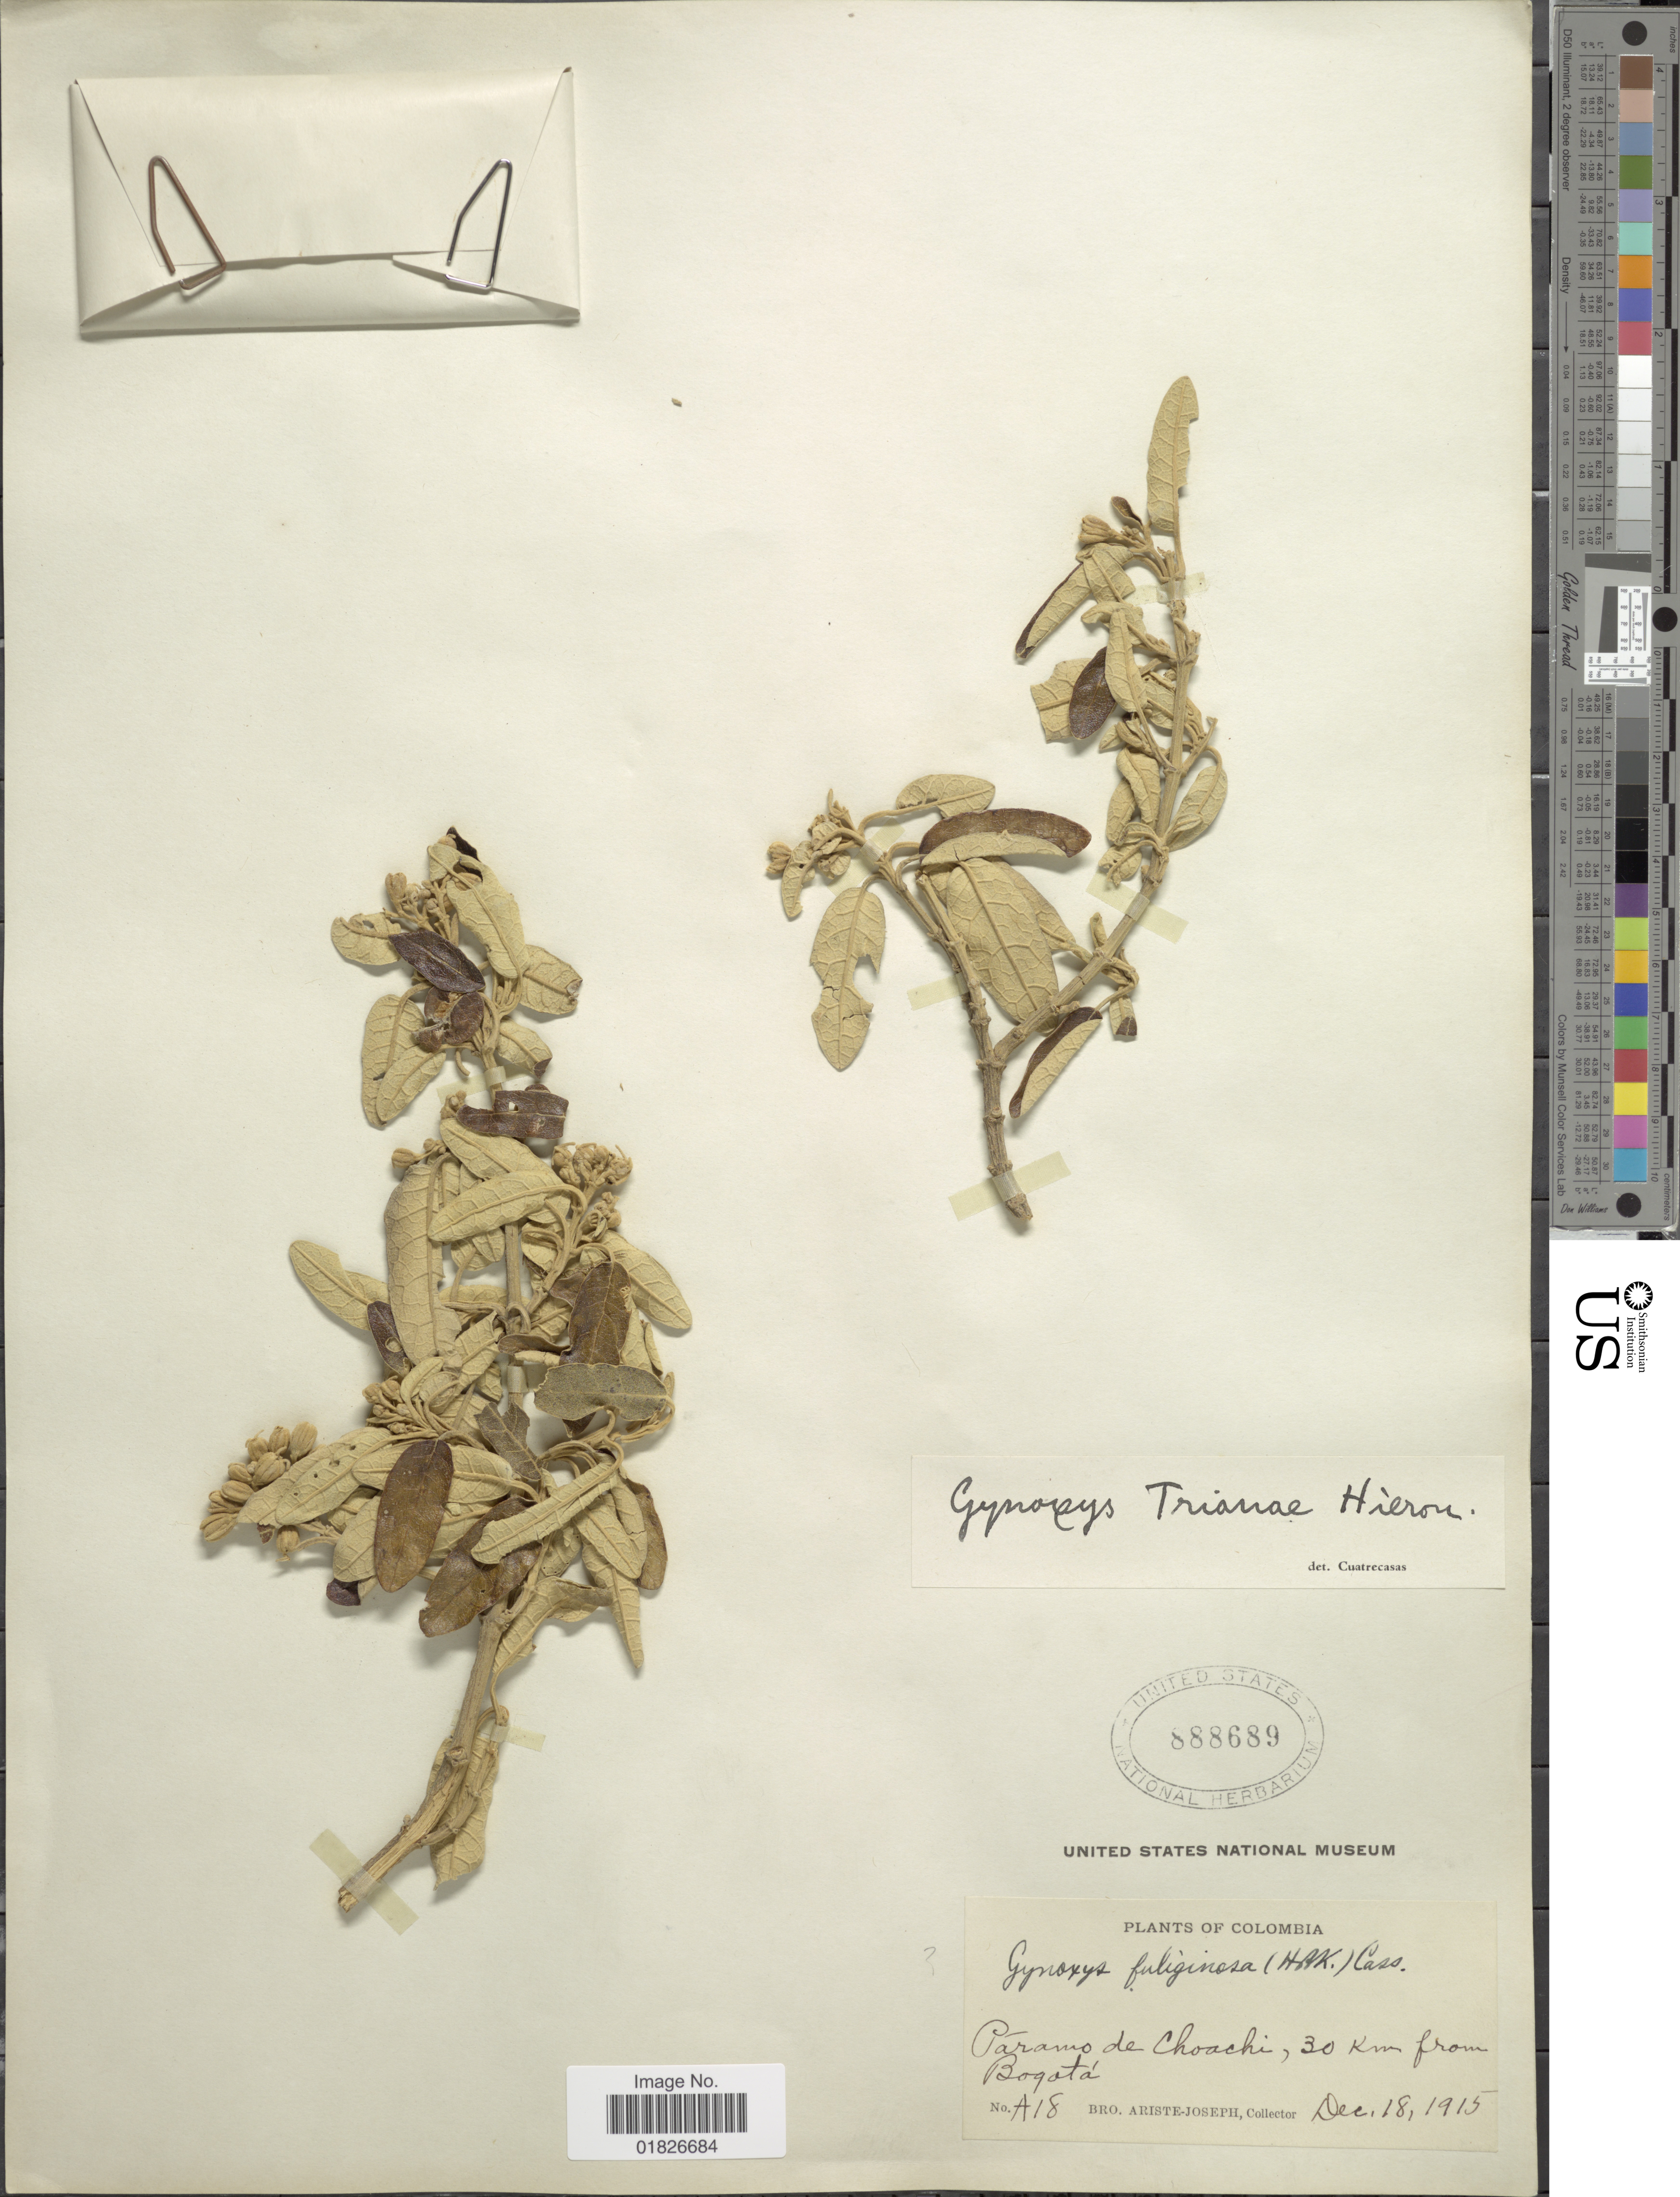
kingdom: Plantae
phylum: Tracheophyta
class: Magnoliopsida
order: Asterales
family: Asteraceae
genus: Gynoxys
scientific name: Gynoxys trianae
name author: Hieron.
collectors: Bro. Ariste-Joseph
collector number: A18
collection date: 1915-12-18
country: Colombia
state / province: Bogota D.C.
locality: Paramo de Choachi, 30 km from Bogota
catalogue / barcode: US 888689